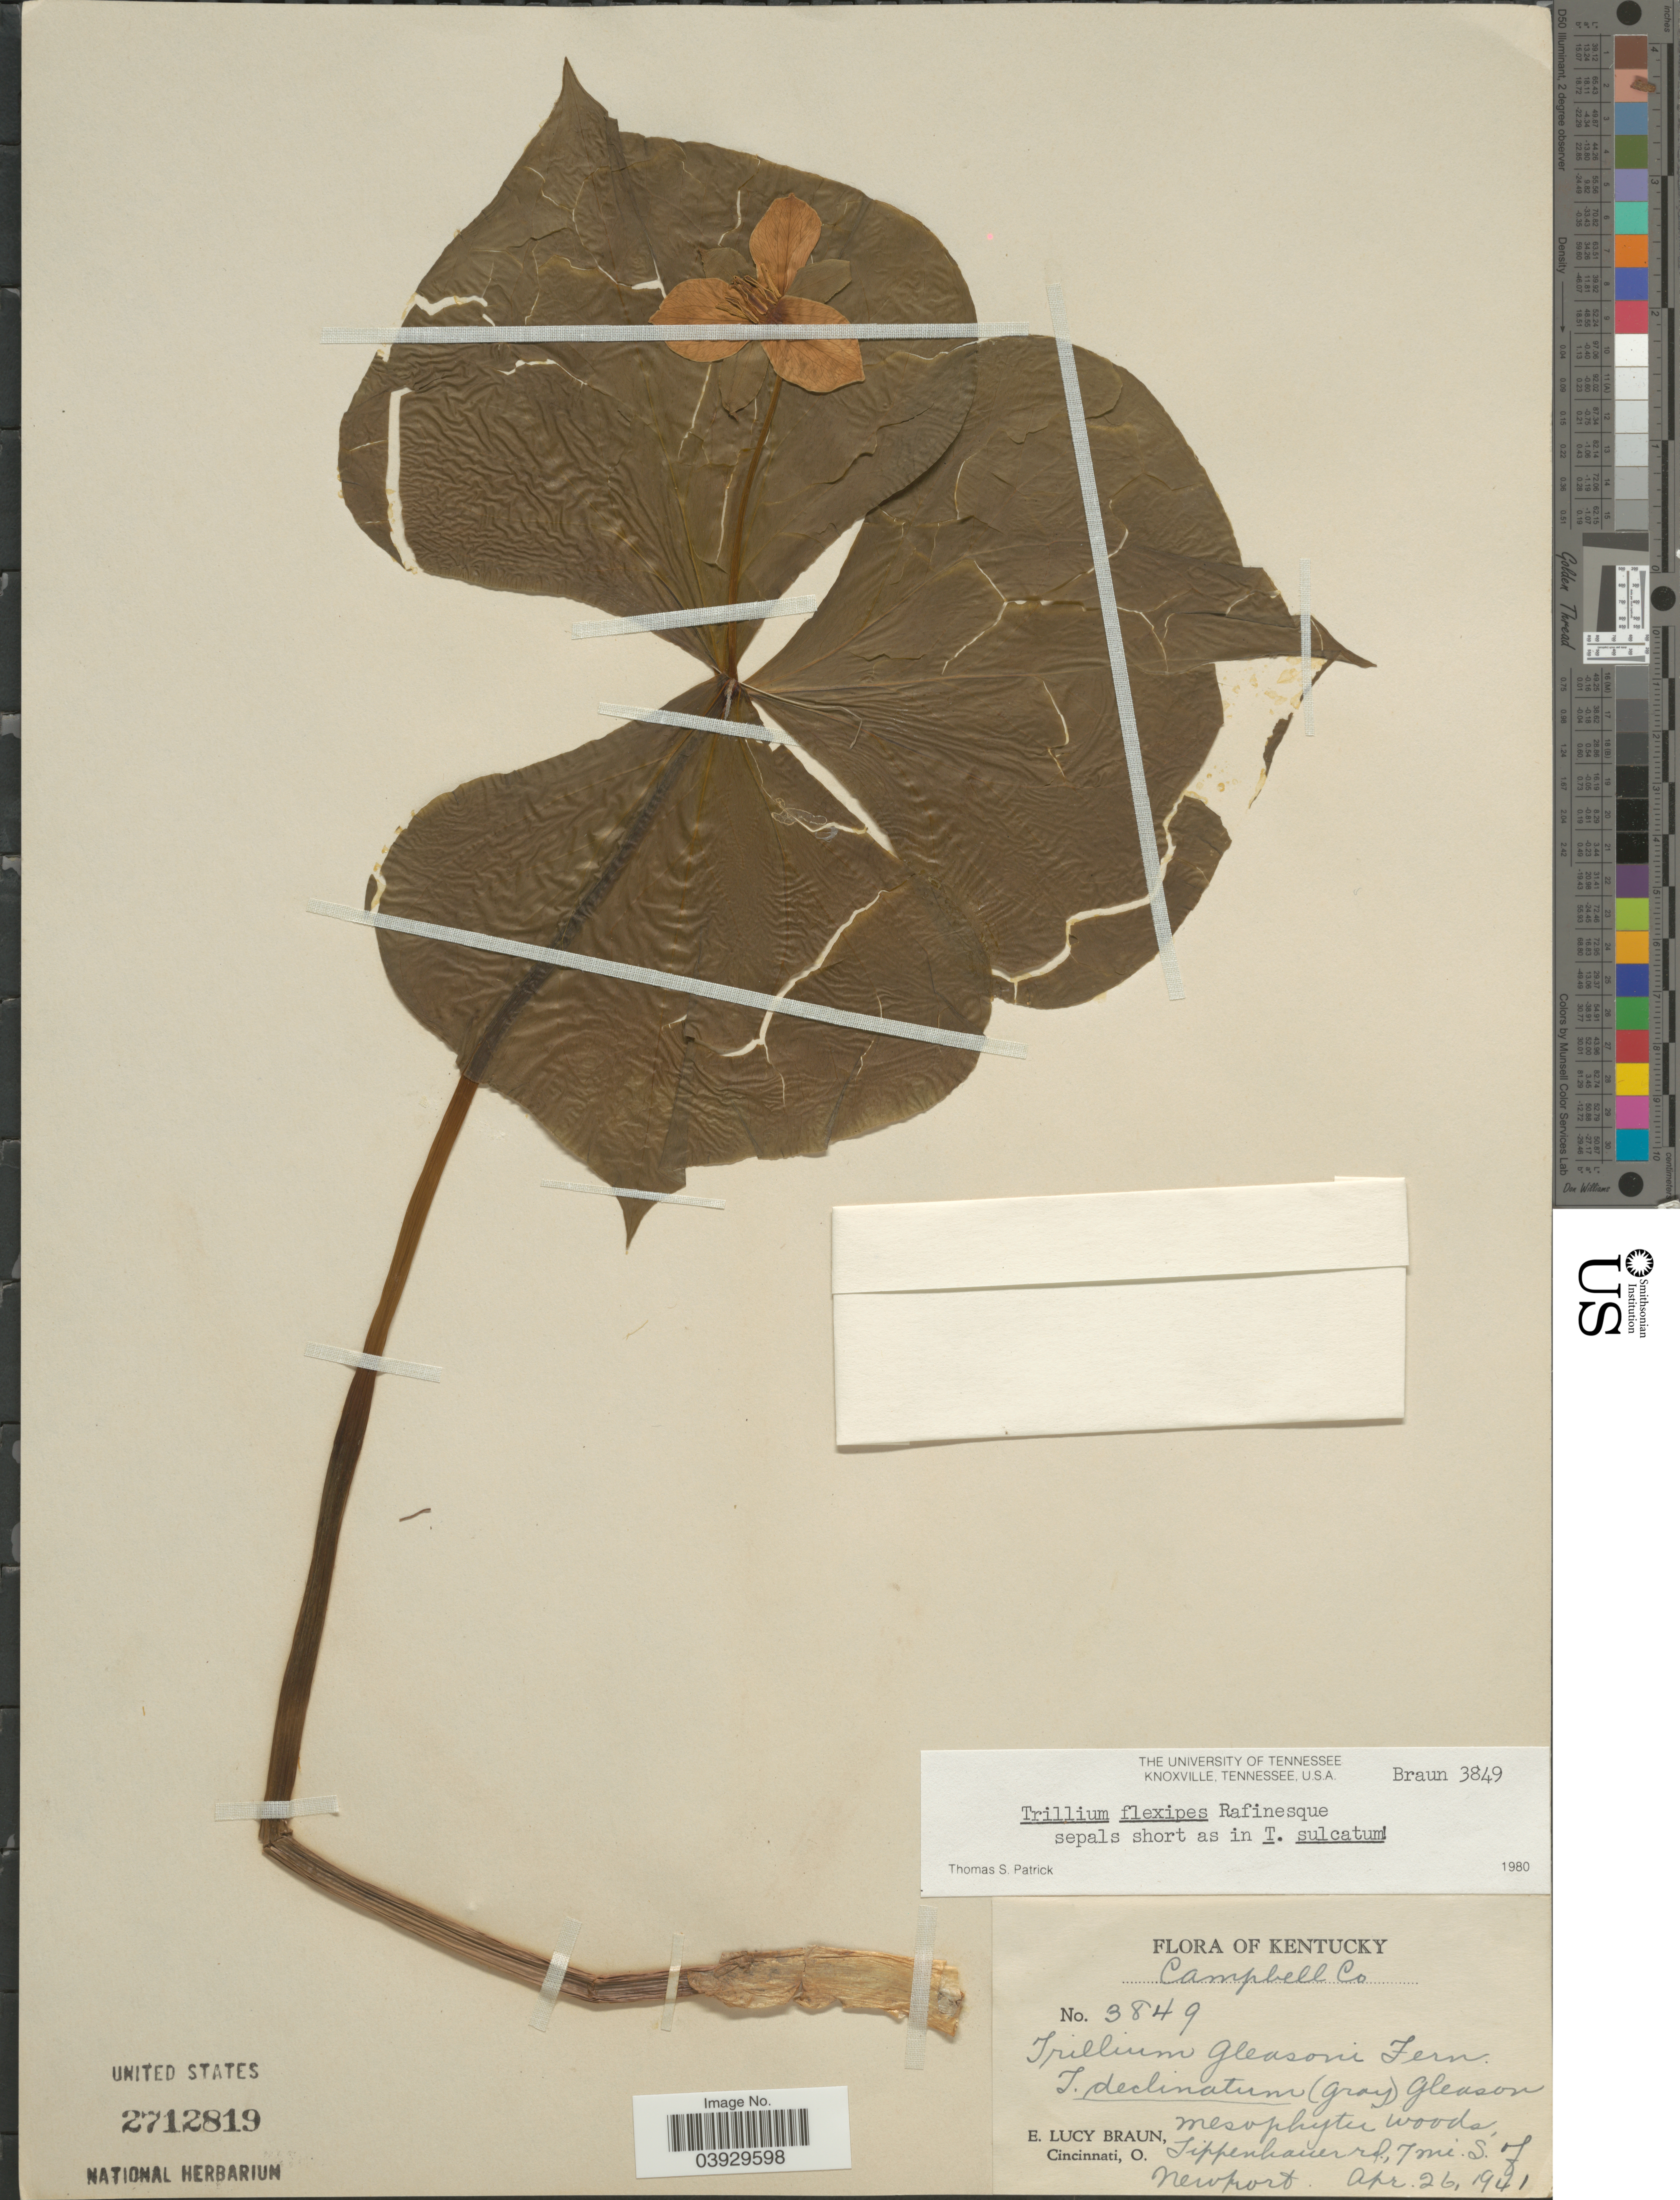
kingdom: Plantae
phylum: Tracheophyta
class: Liliopsida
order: Liliales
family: Melanthiaceae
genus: Trillium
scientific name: Trillium flexipes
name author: Raf.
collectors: E. L. Braun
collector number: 3849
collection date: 1941-04-26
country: United States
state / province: Kentucky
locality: Campbell Co. Tippenhauerrd., 7 mi. S. of Newport.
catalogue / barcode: US 2712819